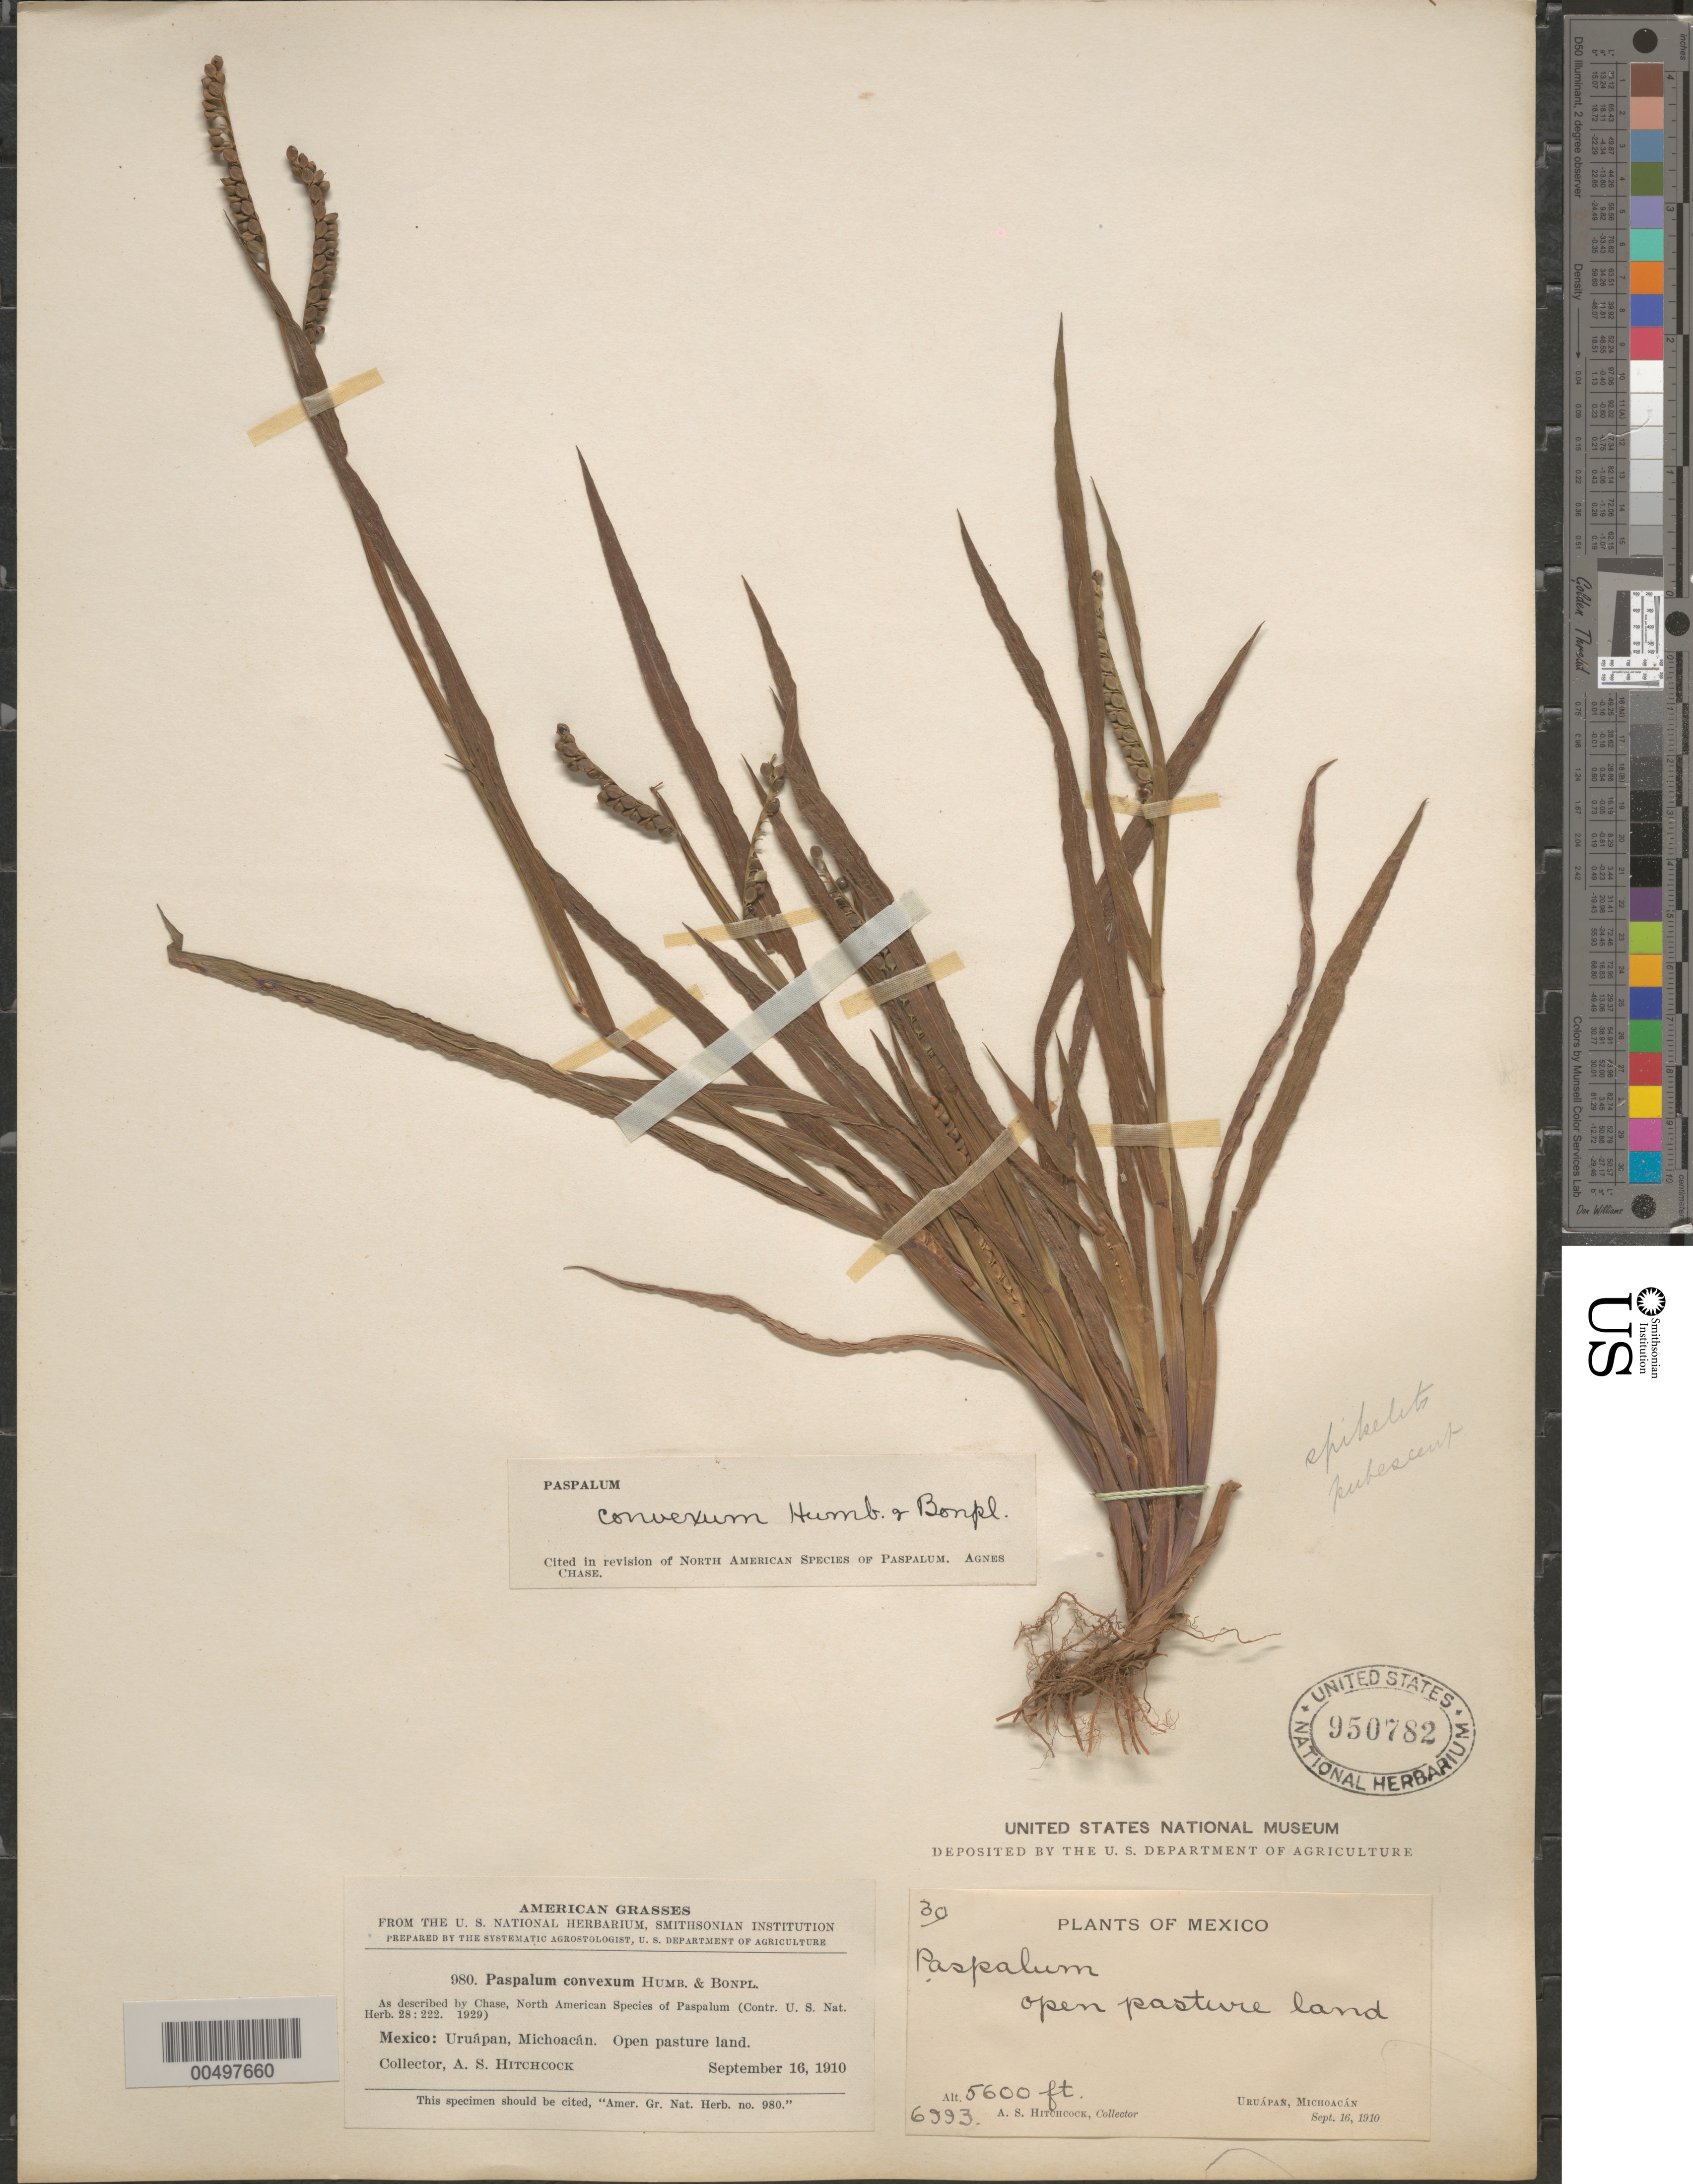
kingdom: Plantae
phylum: Tracheophyta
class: Liliopsida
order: Poales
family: Poaceae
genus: Paspalum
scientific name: Paspalum convexum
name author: Humb. & Bonpl. ex Flüggé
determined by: Chase, [M.] Agnes, (US)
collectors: A. S. Hitchcock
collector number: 6993/980/30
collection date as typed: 16 Sep 1910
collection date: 1910-09-16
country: Mexico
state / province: Michoacán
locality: Uruapán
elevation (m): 1707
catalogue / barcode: US 950782